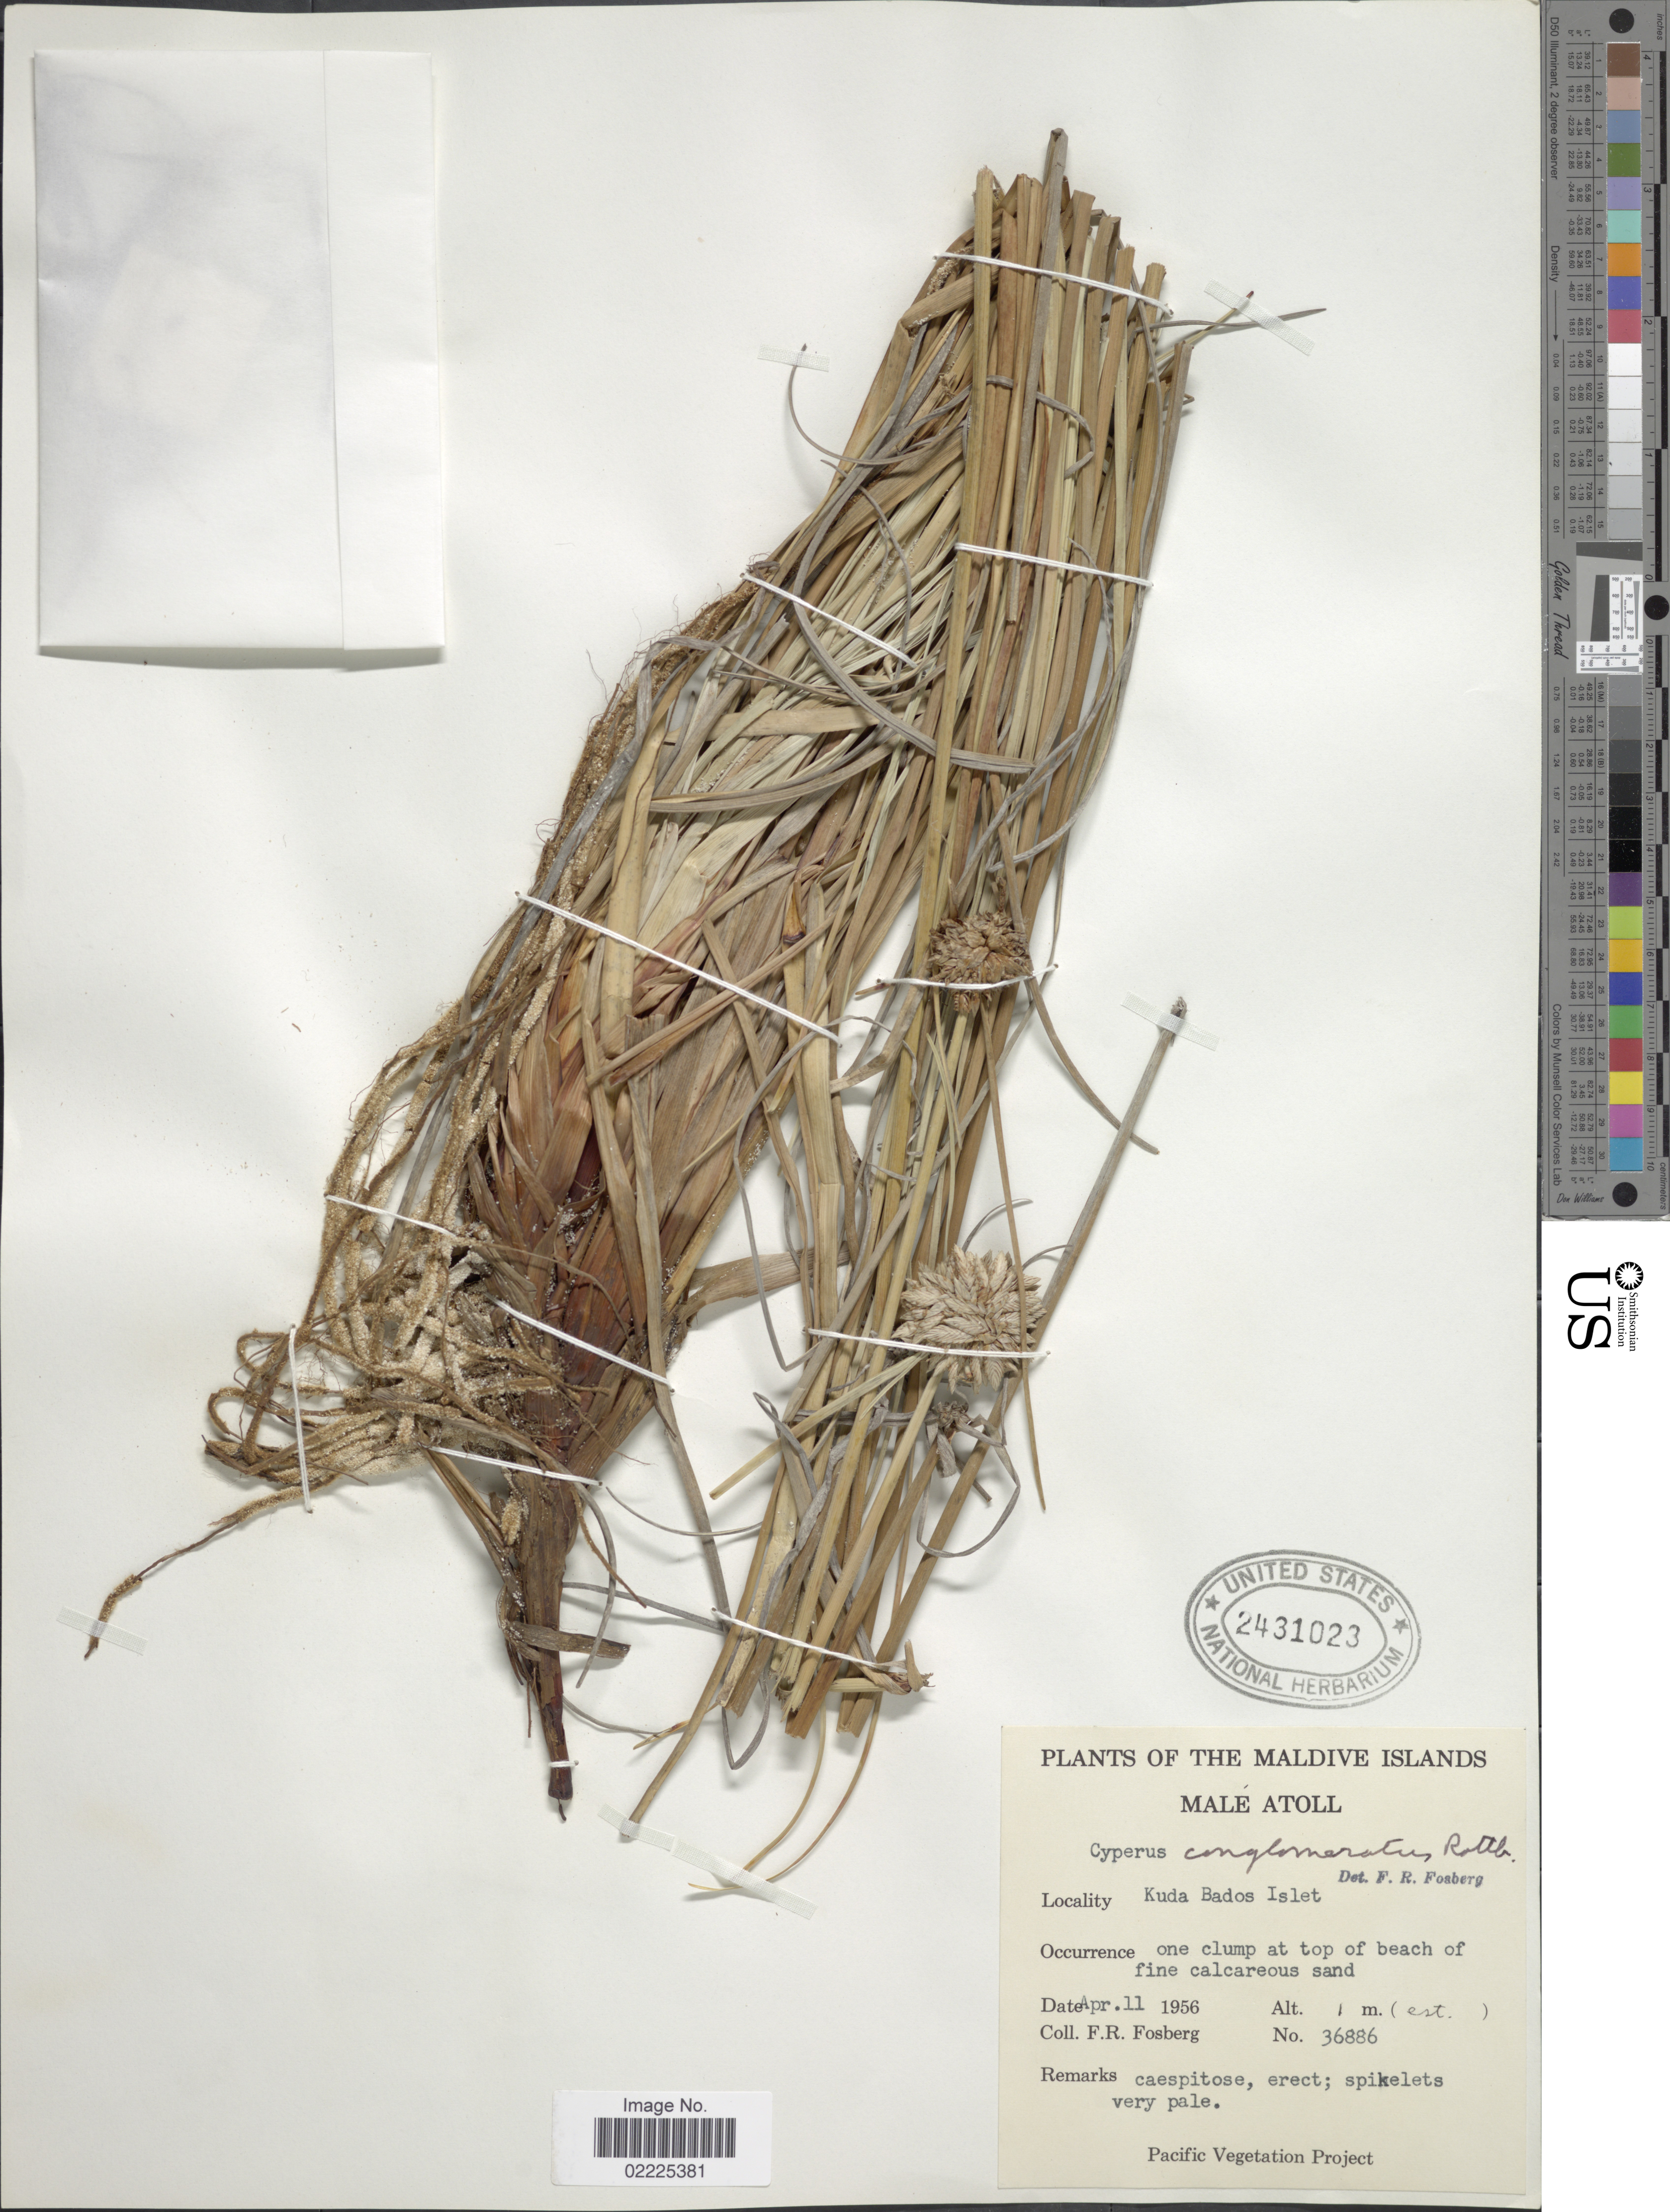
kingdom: Plantae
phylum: Tracheophyta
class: Liliopsida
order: Poales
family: Cyperaceae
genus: Cyperus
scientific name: Cyperus conglomeratus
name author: Rottb.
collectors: F. R. Fosberg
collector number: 36886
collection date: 1956-04-11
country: Maldive Islands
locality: The Maldive Islands, Male Atoll, Kuda Bados Islet, one clump at top of beach o fine calcareous sand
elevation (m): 1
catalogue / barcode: US 2431023